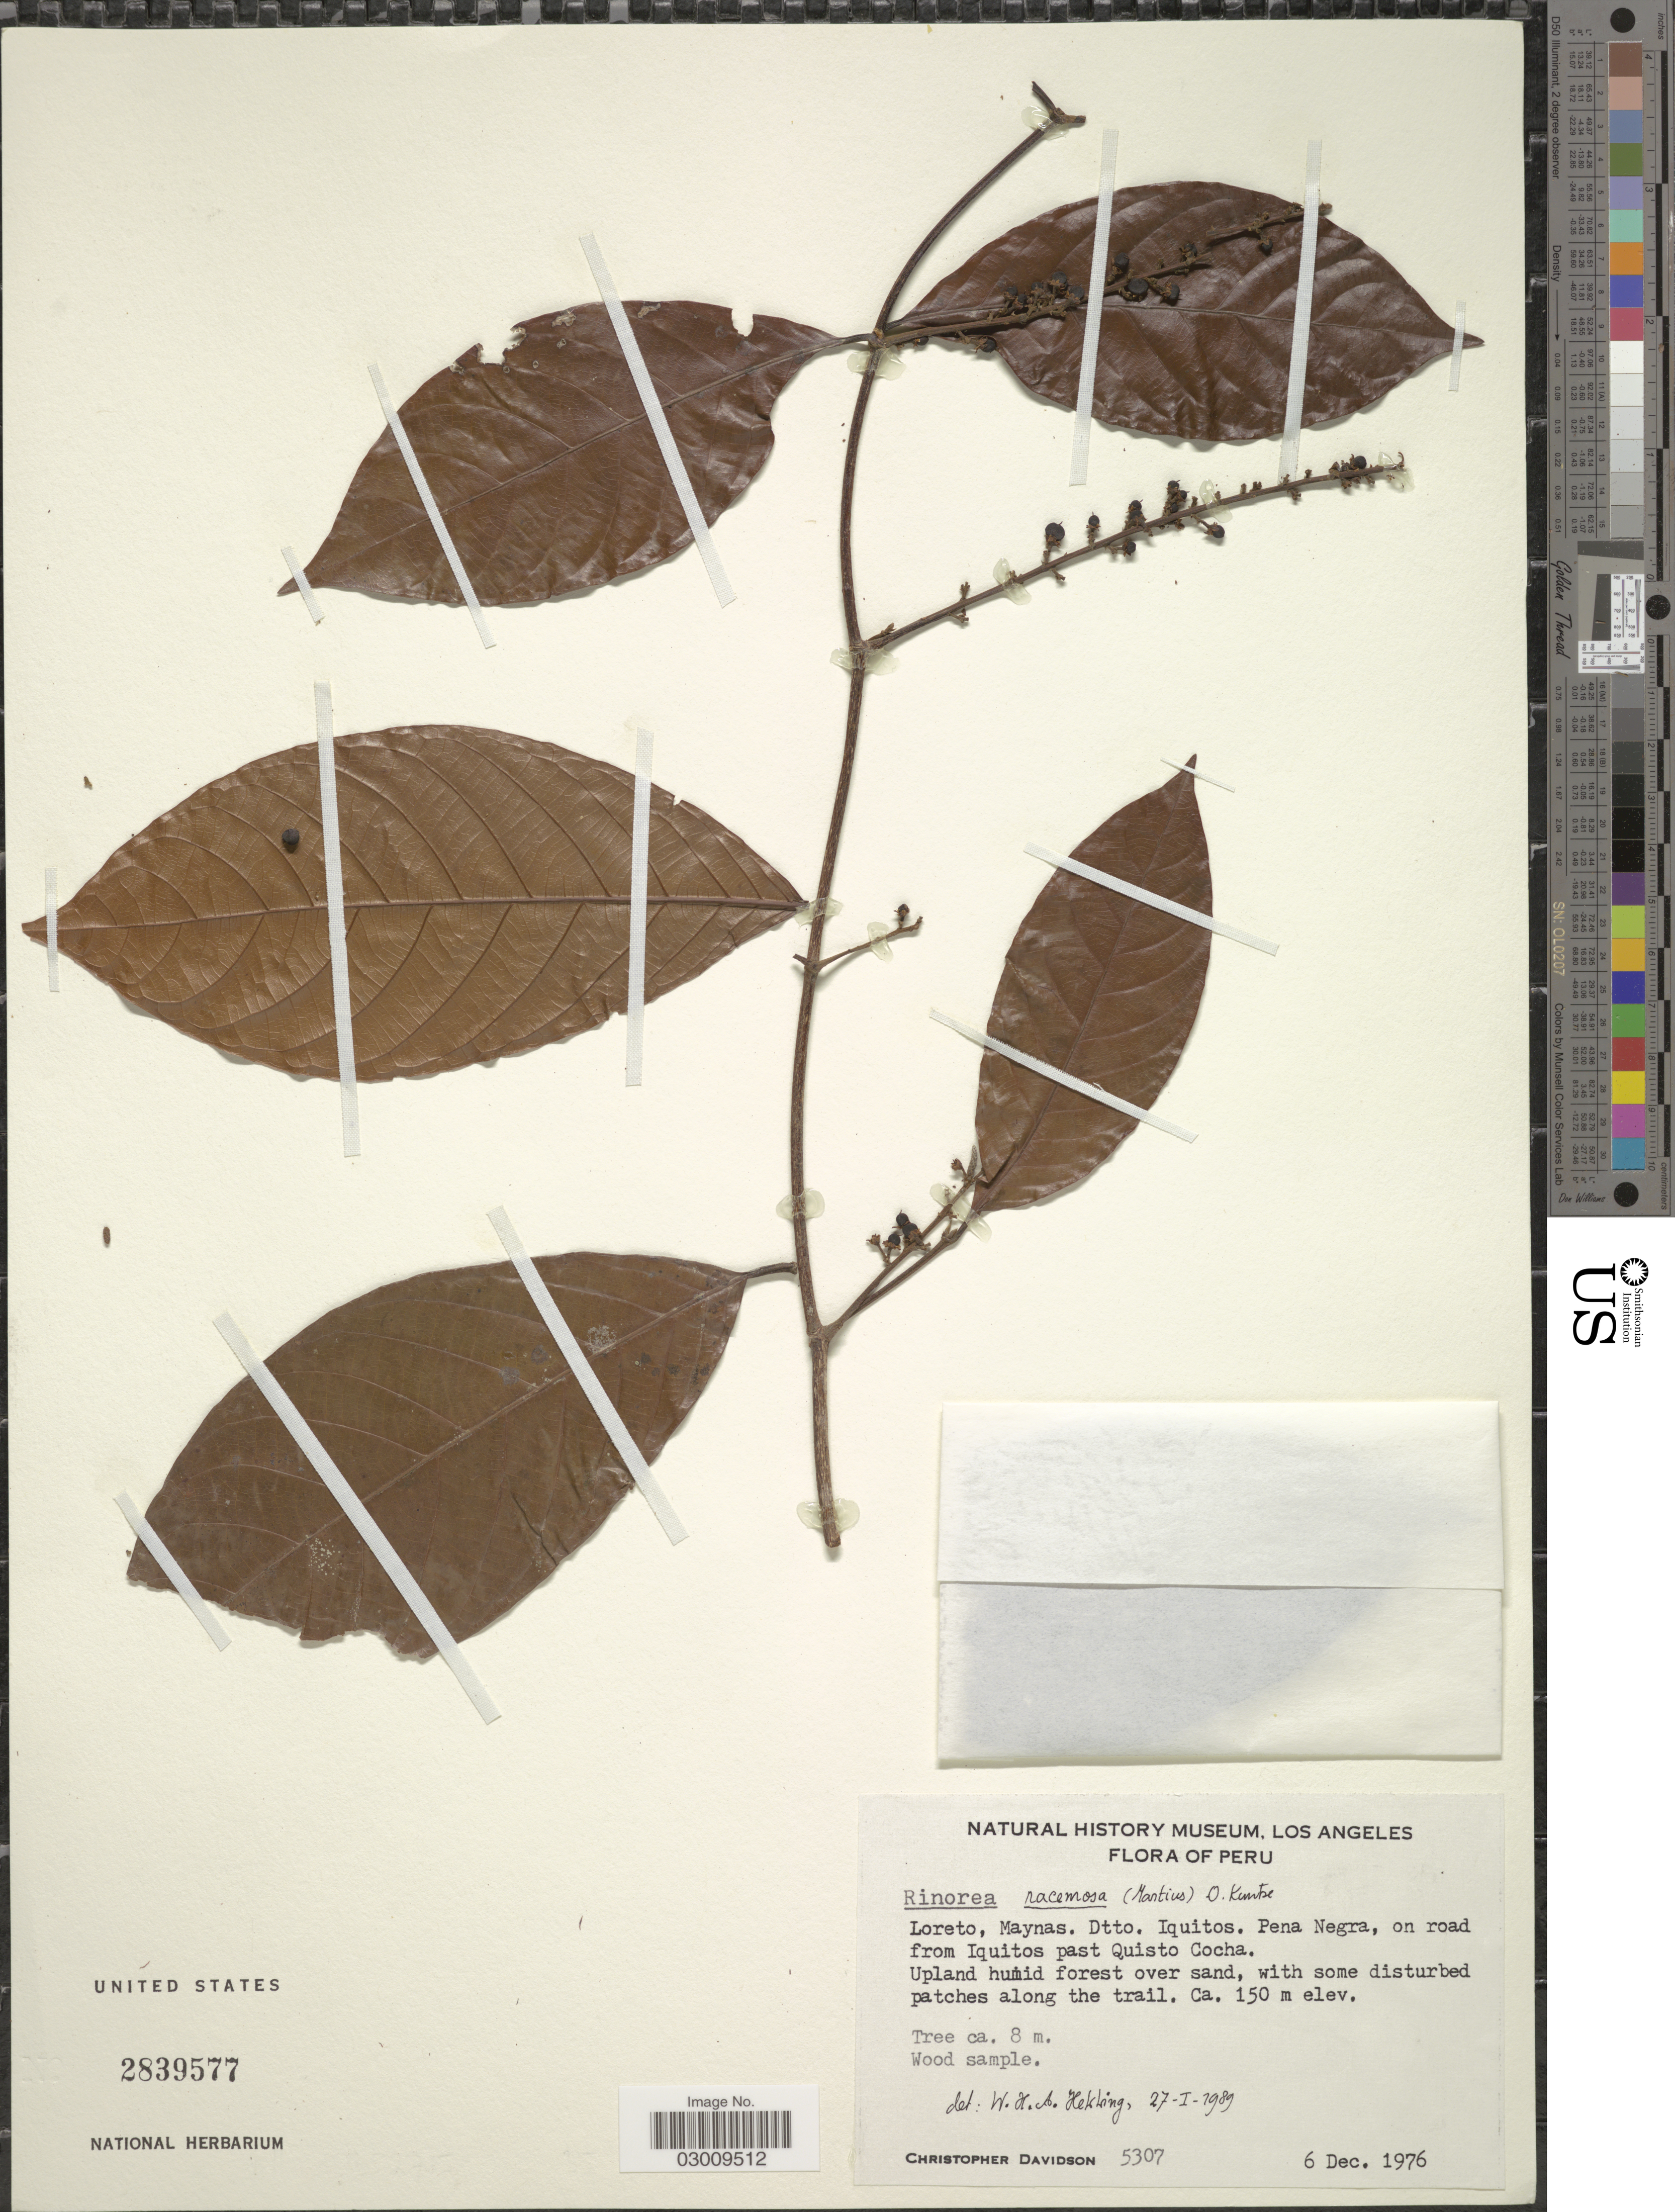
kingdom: Plantae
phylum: Tracheophyta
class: Magnoliopsida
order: Malpighiales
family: Violaceae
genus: Rinorea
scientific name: Rinorea racemosa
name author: (Mart.) Kuntze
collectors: C. Davidson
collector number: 5307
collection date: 1976-12-06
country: Peru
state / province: Loreto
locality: Maynas. Dtto. Iquitos. Pena Negra, on road from Iquitos past Quisto Cocha.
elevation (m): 150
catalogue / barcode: US 2839577